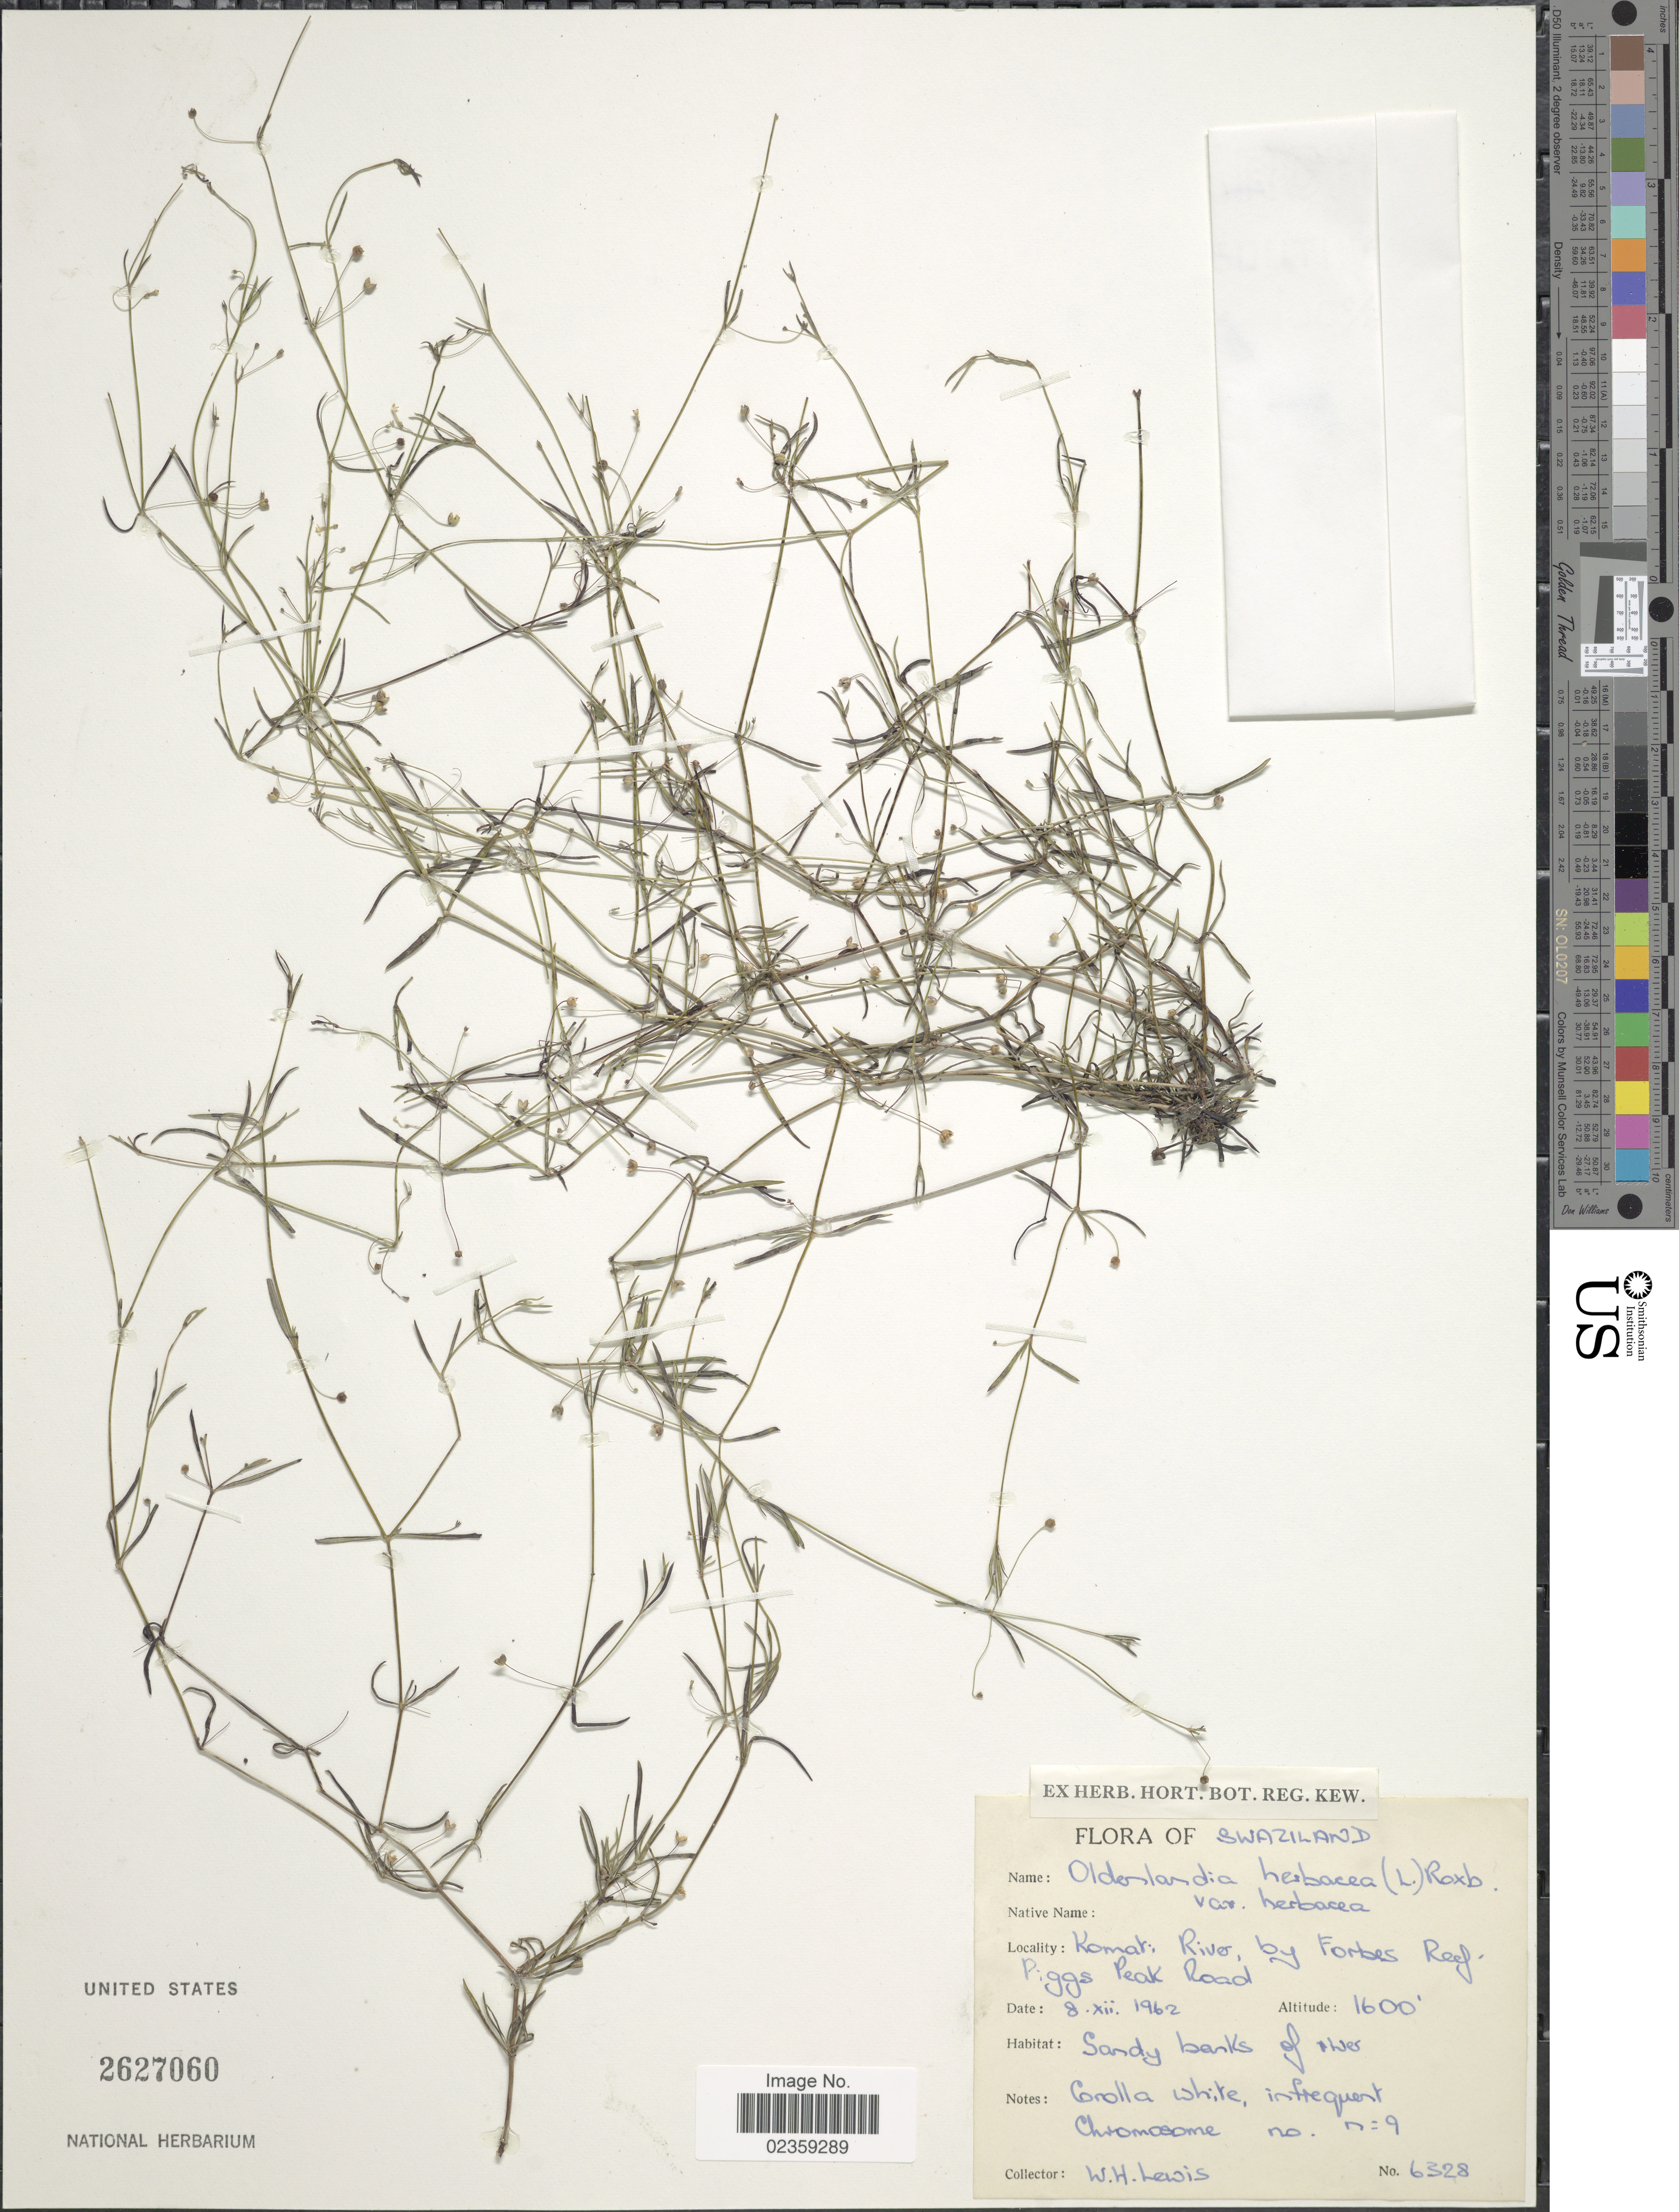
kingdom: Plantae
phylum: Tracheophyta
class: Magnoliopsida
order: Gentianales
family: Rubiaceae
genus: Oldenlandia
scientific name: Oldenlandia herbacea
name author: (L.) Roxb.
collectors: W. H. Lewis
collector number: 6328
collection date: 1962-12-08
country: Eswatini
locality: Komati River, by Forbes Reef. Piggs Peak Road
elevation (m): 488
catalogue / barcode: US 2627060